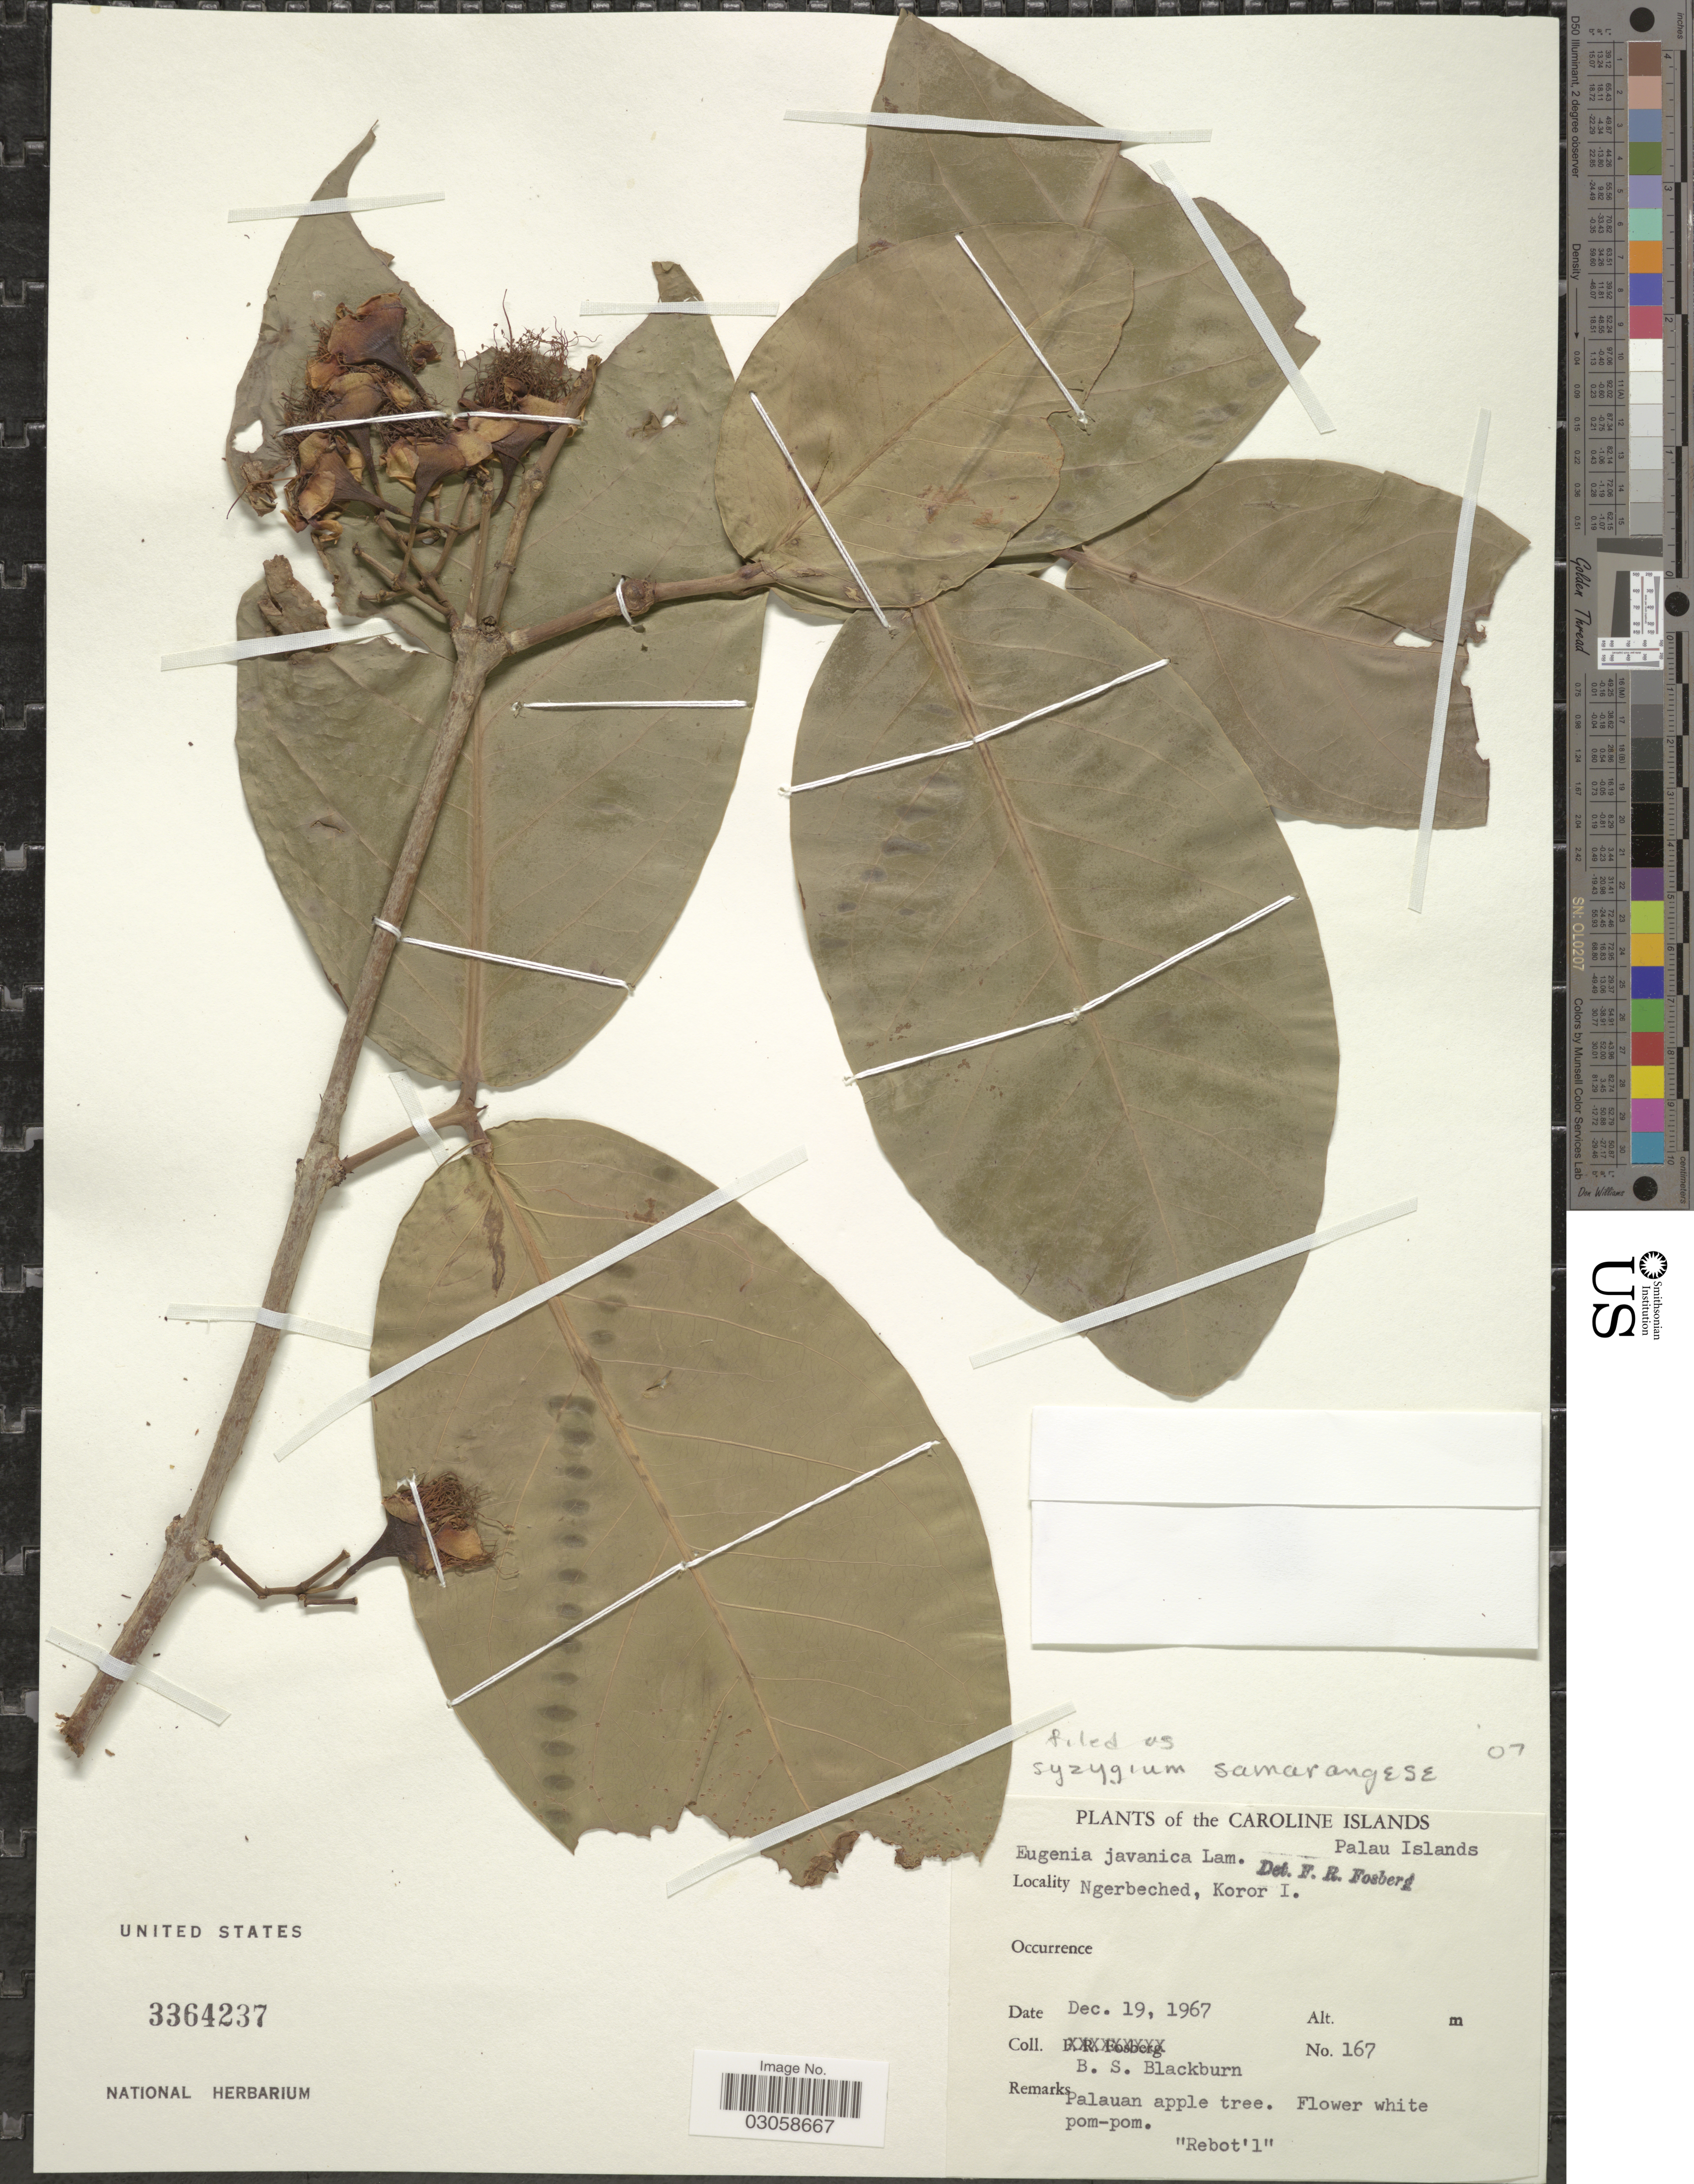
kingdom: Plantae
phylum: Tracheophyta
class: Magnoliopsida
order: Myrtales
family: Myrtaceae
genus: Syzygium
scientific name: Syzygium samarangense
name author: (Blume) Merr. & L.M. Perry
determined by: Strong, Mark T., (BOT), Smithsonian Institution - National Museum of Natural History (UNITED STATES)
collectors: B. S. Blackburn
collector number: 167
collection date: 1967-12-19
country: Palau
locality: Caroline Islands. Palau Islands. Ngerbeched, Koror I.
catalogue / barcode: US 3364237